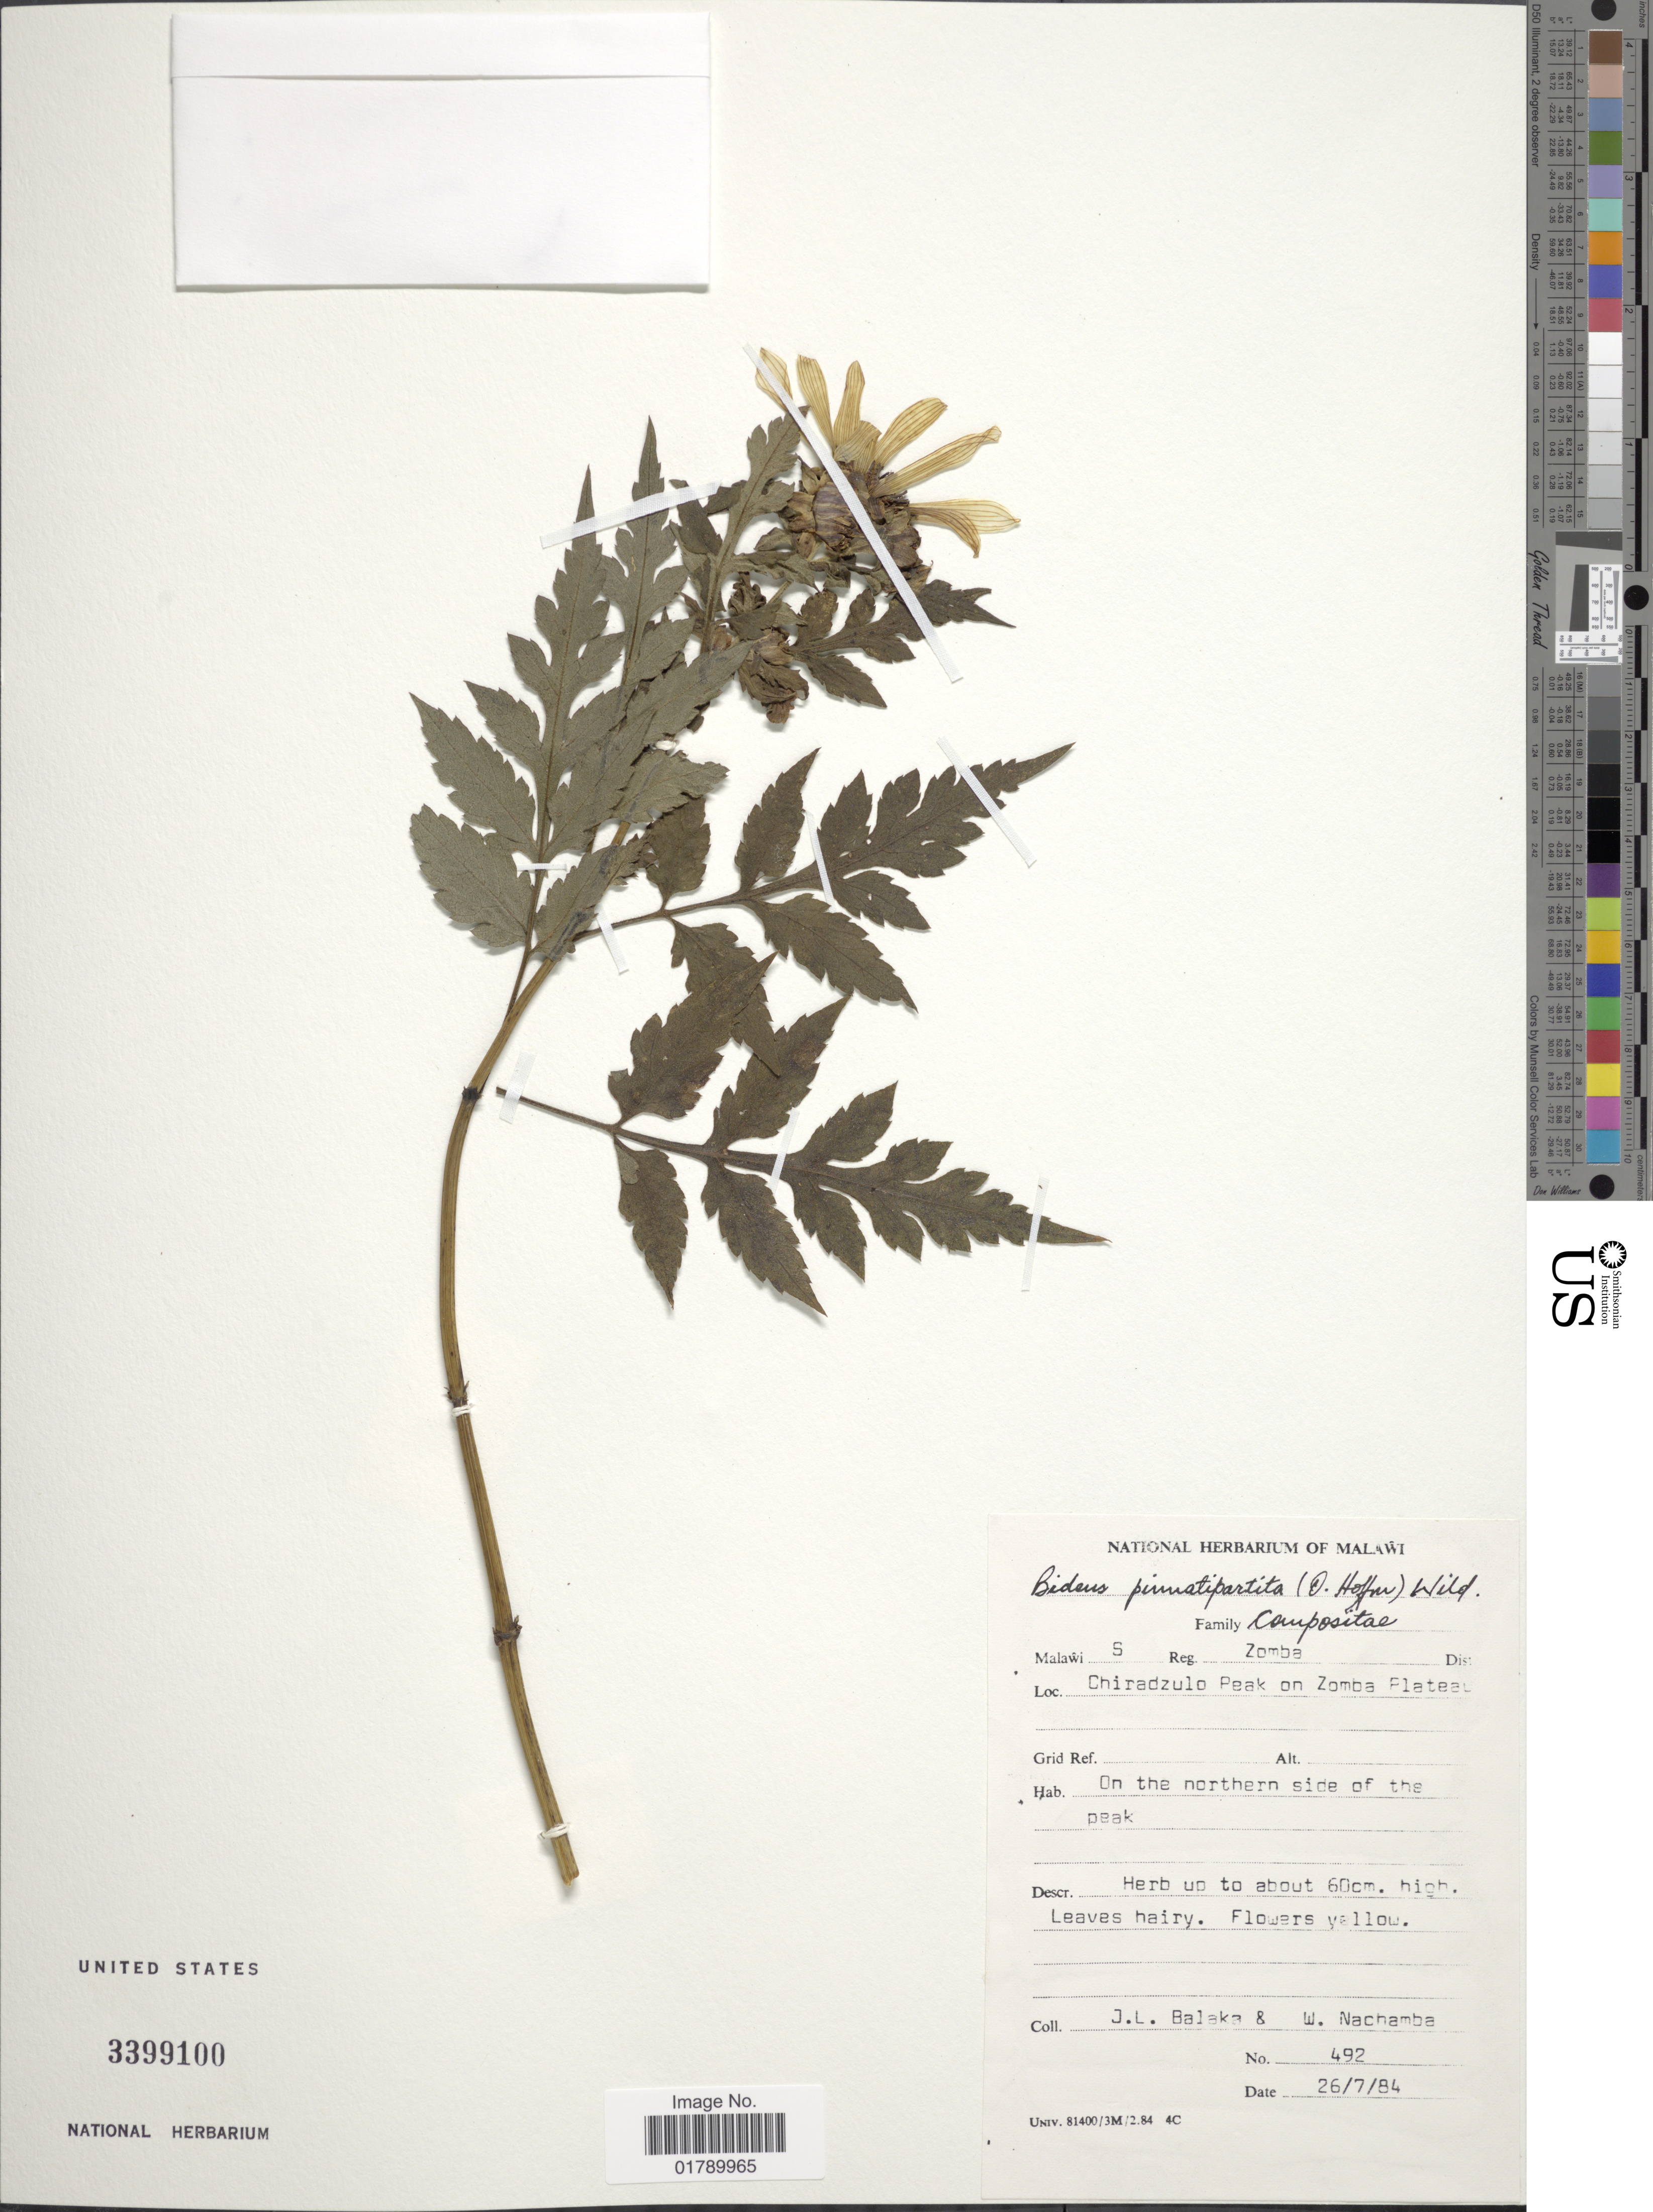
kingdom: Plantae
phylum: Tracheophyta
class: Magnoliopsida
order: Asterales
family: Asteraceae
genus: Bidens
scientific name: Bidens pinnatipartita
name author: (O. Hoffm.) Wild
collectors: J. Balaka & W. Nachamba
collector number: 492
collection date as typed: Transcribed d/m/y: 26/7/84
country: Malawi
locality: Malawi S Reg. Zomba Dist. Chiradzulu peak on Zomba Plateau. On the northern side of the peak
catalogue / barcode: US 3399100